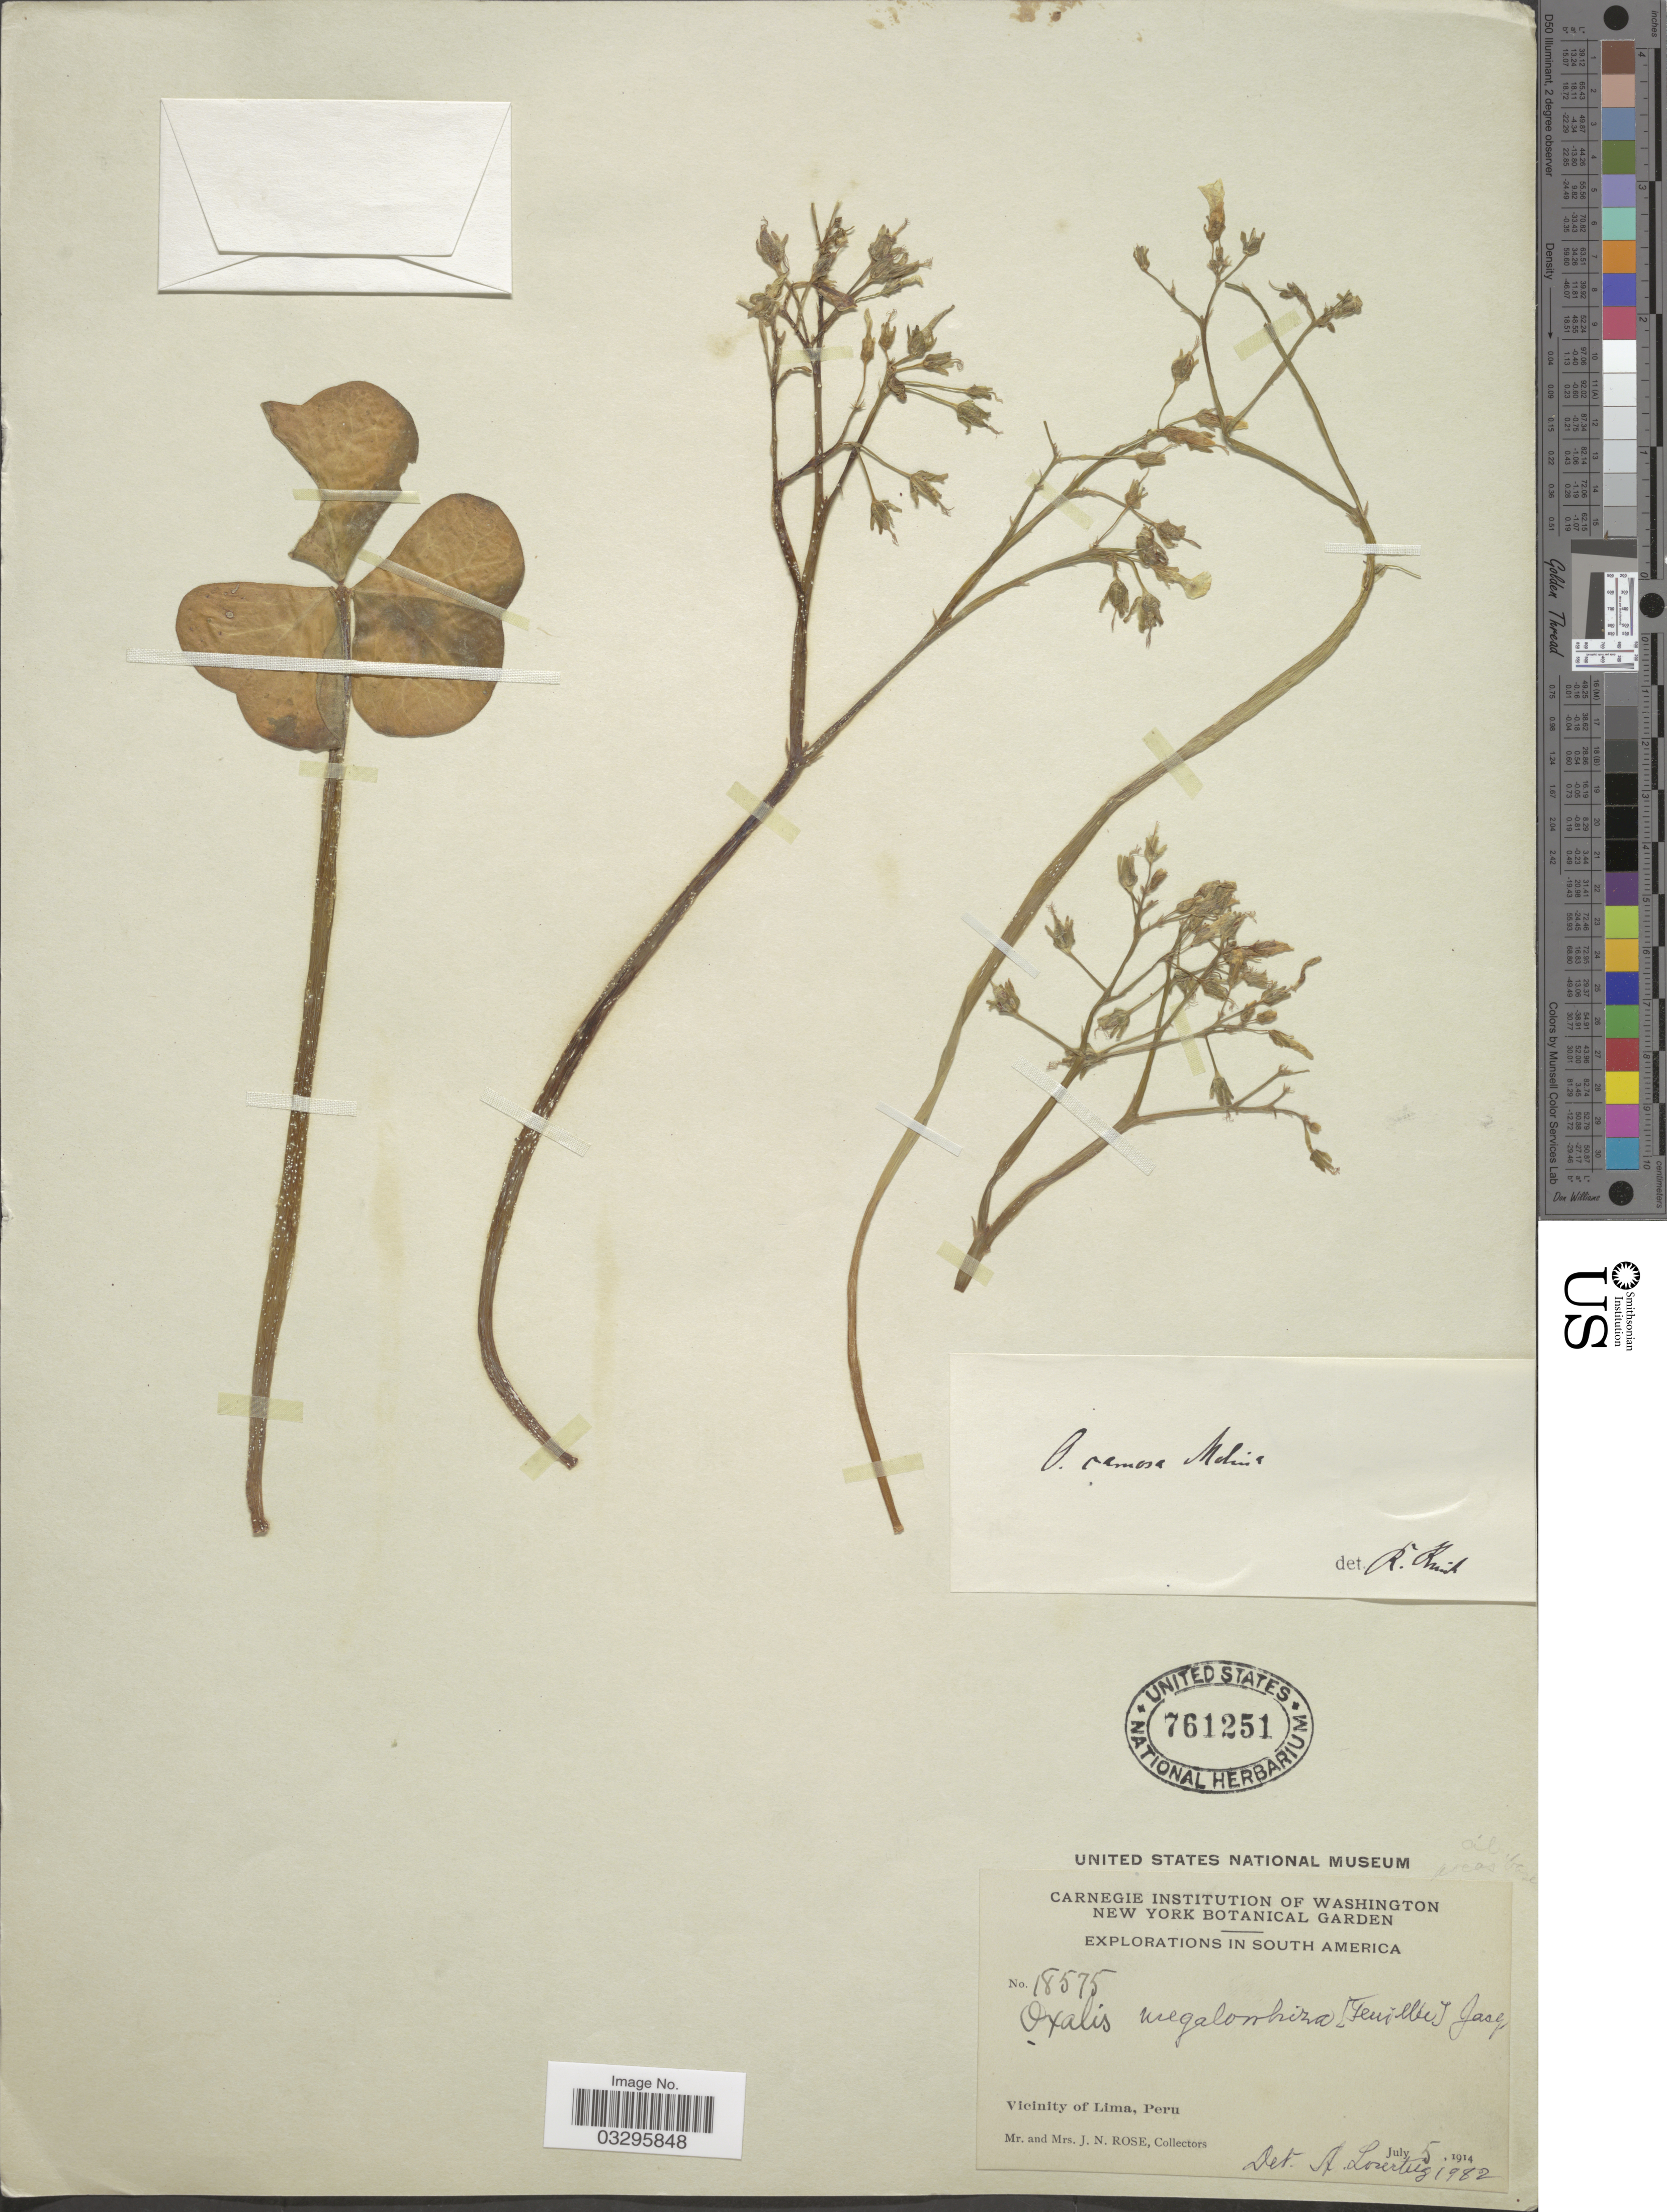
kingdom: Plantae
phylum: Tracheophyta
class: Magnoliopsida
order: Oxalidales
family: Oxalidaceae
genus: Oxalis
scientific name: Oxalis megalorrhiza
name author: Jacq.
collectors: J. N. Rose & L. B. Rose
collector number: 18575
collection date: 1914-07-05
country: Peru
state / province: Lima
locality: Vicinity of Lima.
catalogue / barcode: US 761251